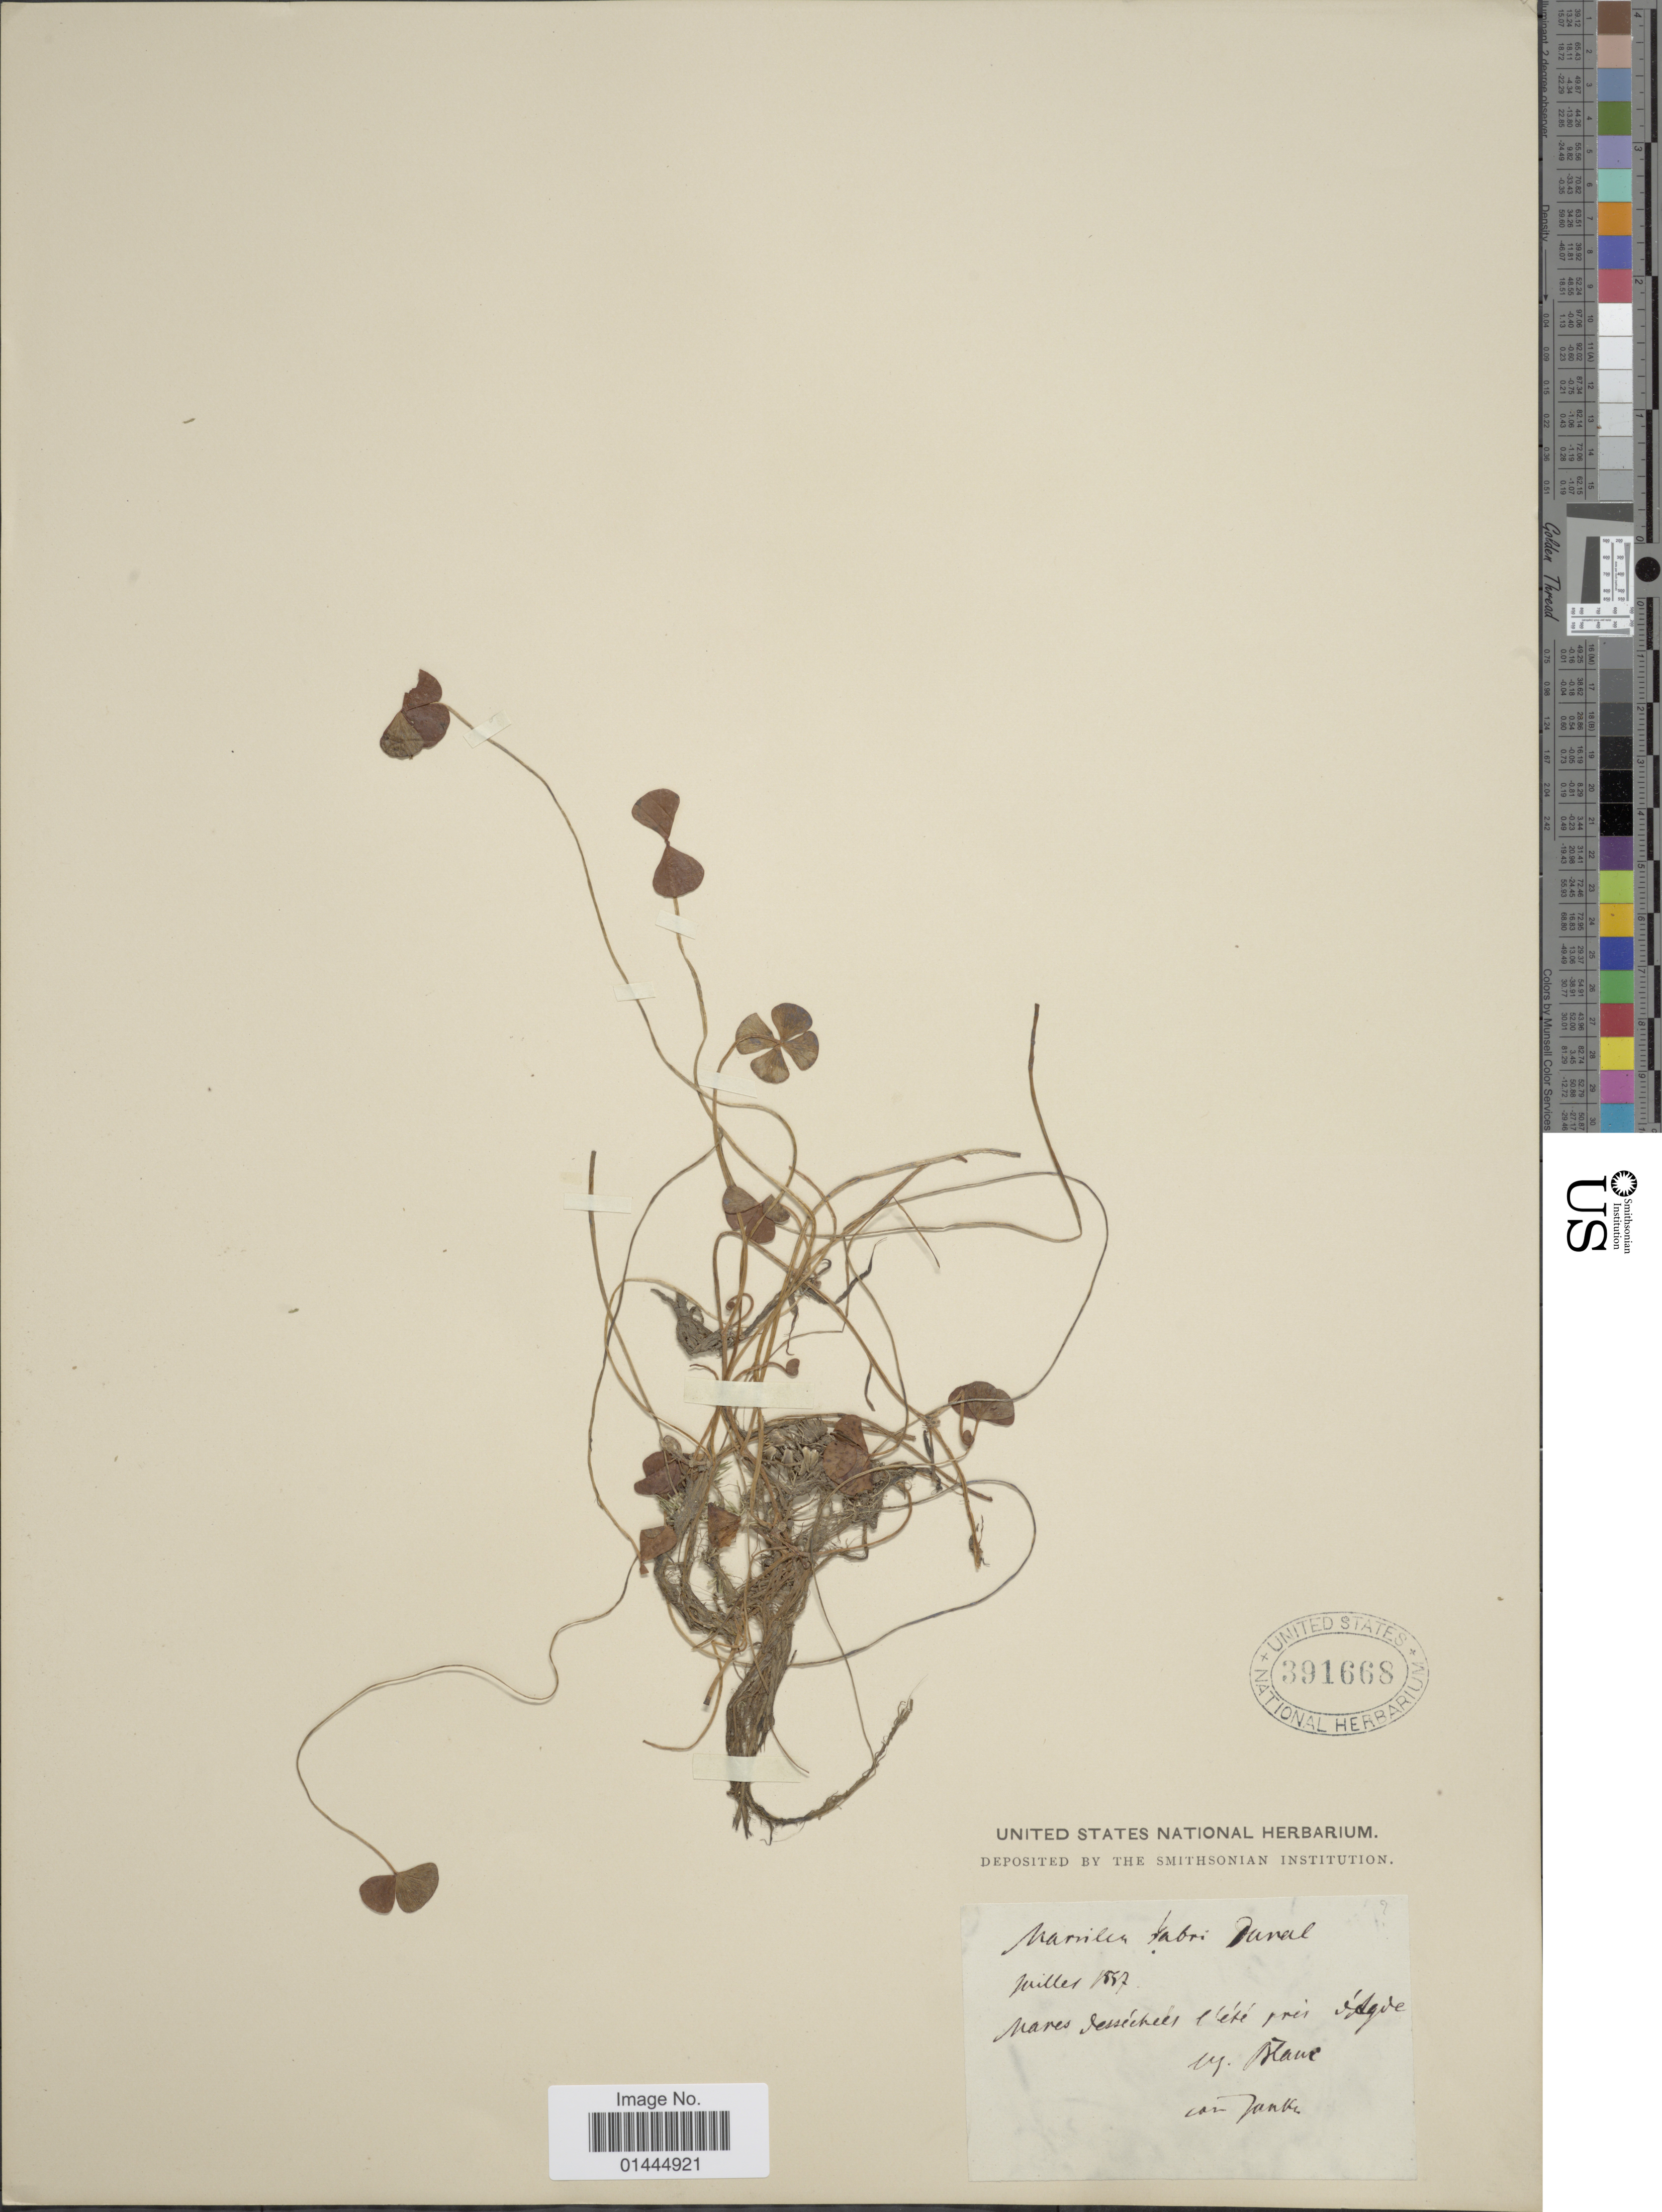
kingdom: Plantae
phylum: Tracheophyta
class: Polypodiopsida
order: Salviniales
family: Marsileaceae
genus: Marsilea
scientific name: Marsilea pubescens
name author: Ten.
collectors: Blawe & Janke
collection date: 1887-07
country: France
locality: Mares dessechees l'ete pres d'Agde. [interpreted]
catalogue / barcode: US 391668